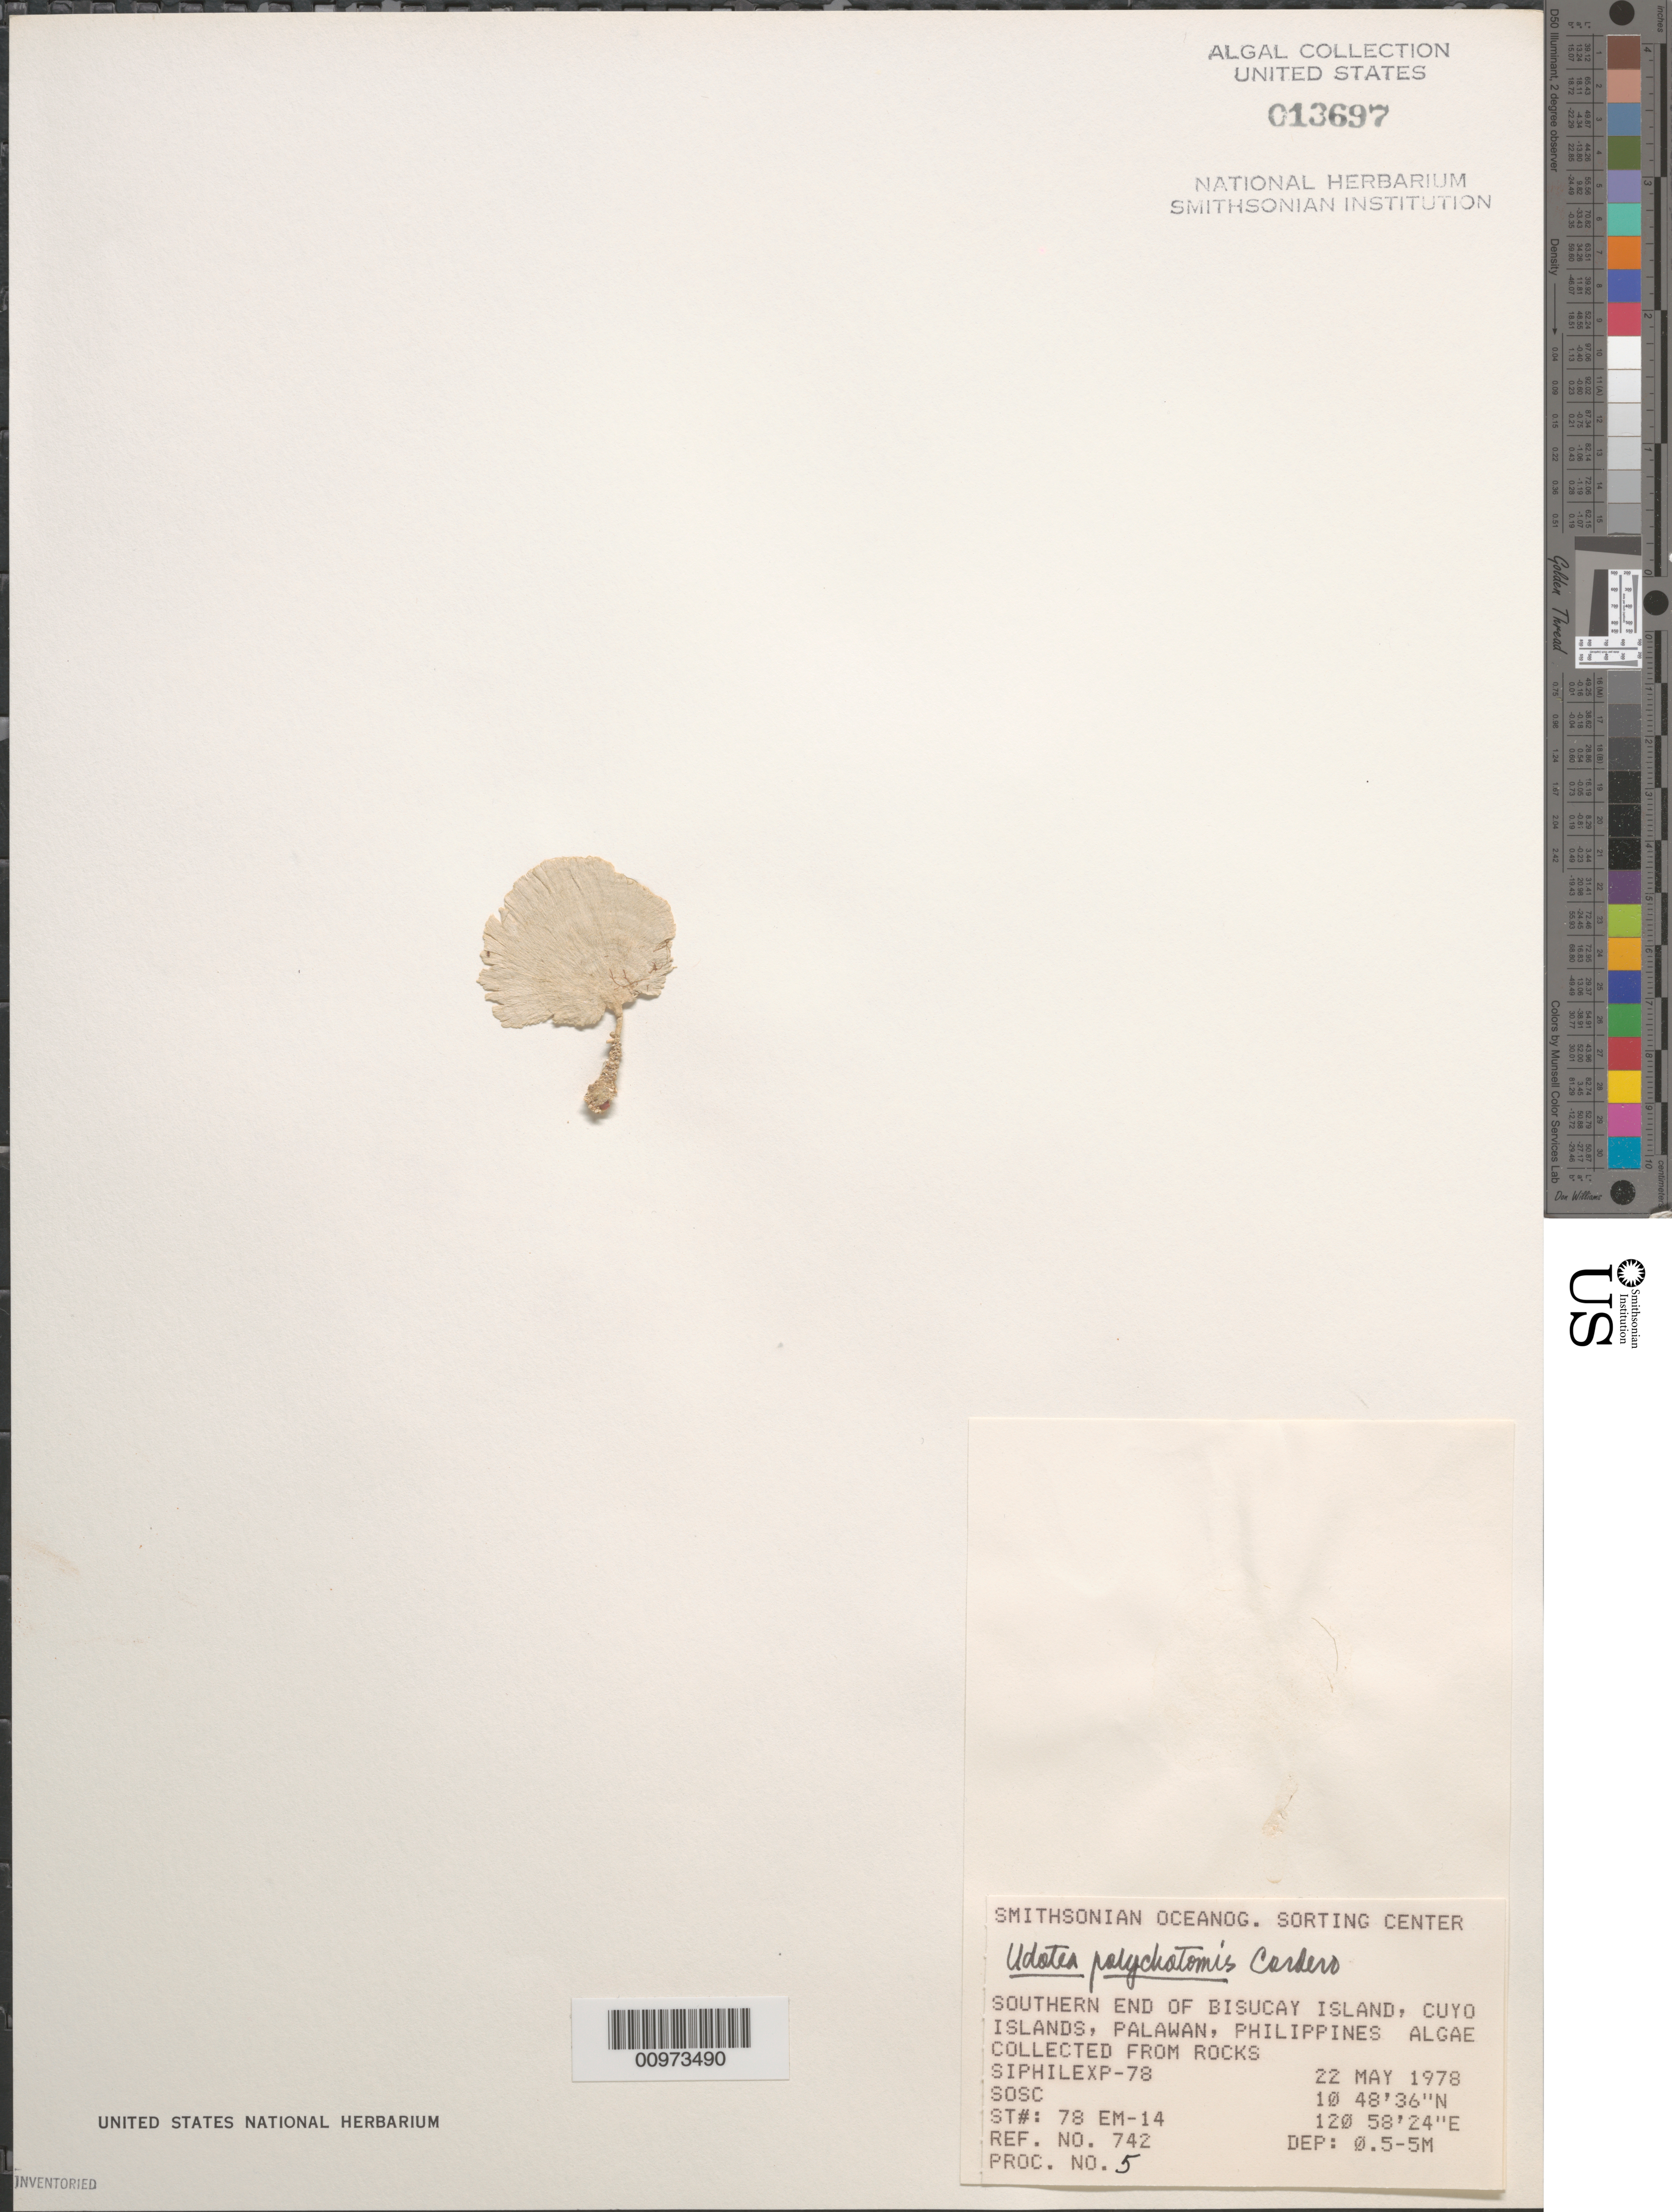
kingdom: Plantae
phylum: Chlorophyta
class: Ulvophyceae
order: Bryopsidales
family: Udoteaceae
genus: Udotea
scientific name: Udotea polychotomis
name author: Cordero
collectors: SOSC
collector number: Station 78 EM-14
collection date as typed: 22 May 1978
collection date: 1978-05-22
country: Philippines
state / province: Mimaropa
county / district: Palawan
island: Bisucay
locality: Southern end of island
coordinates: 10 48' 36" N, 120 58' 24" E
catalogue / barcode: US 13697